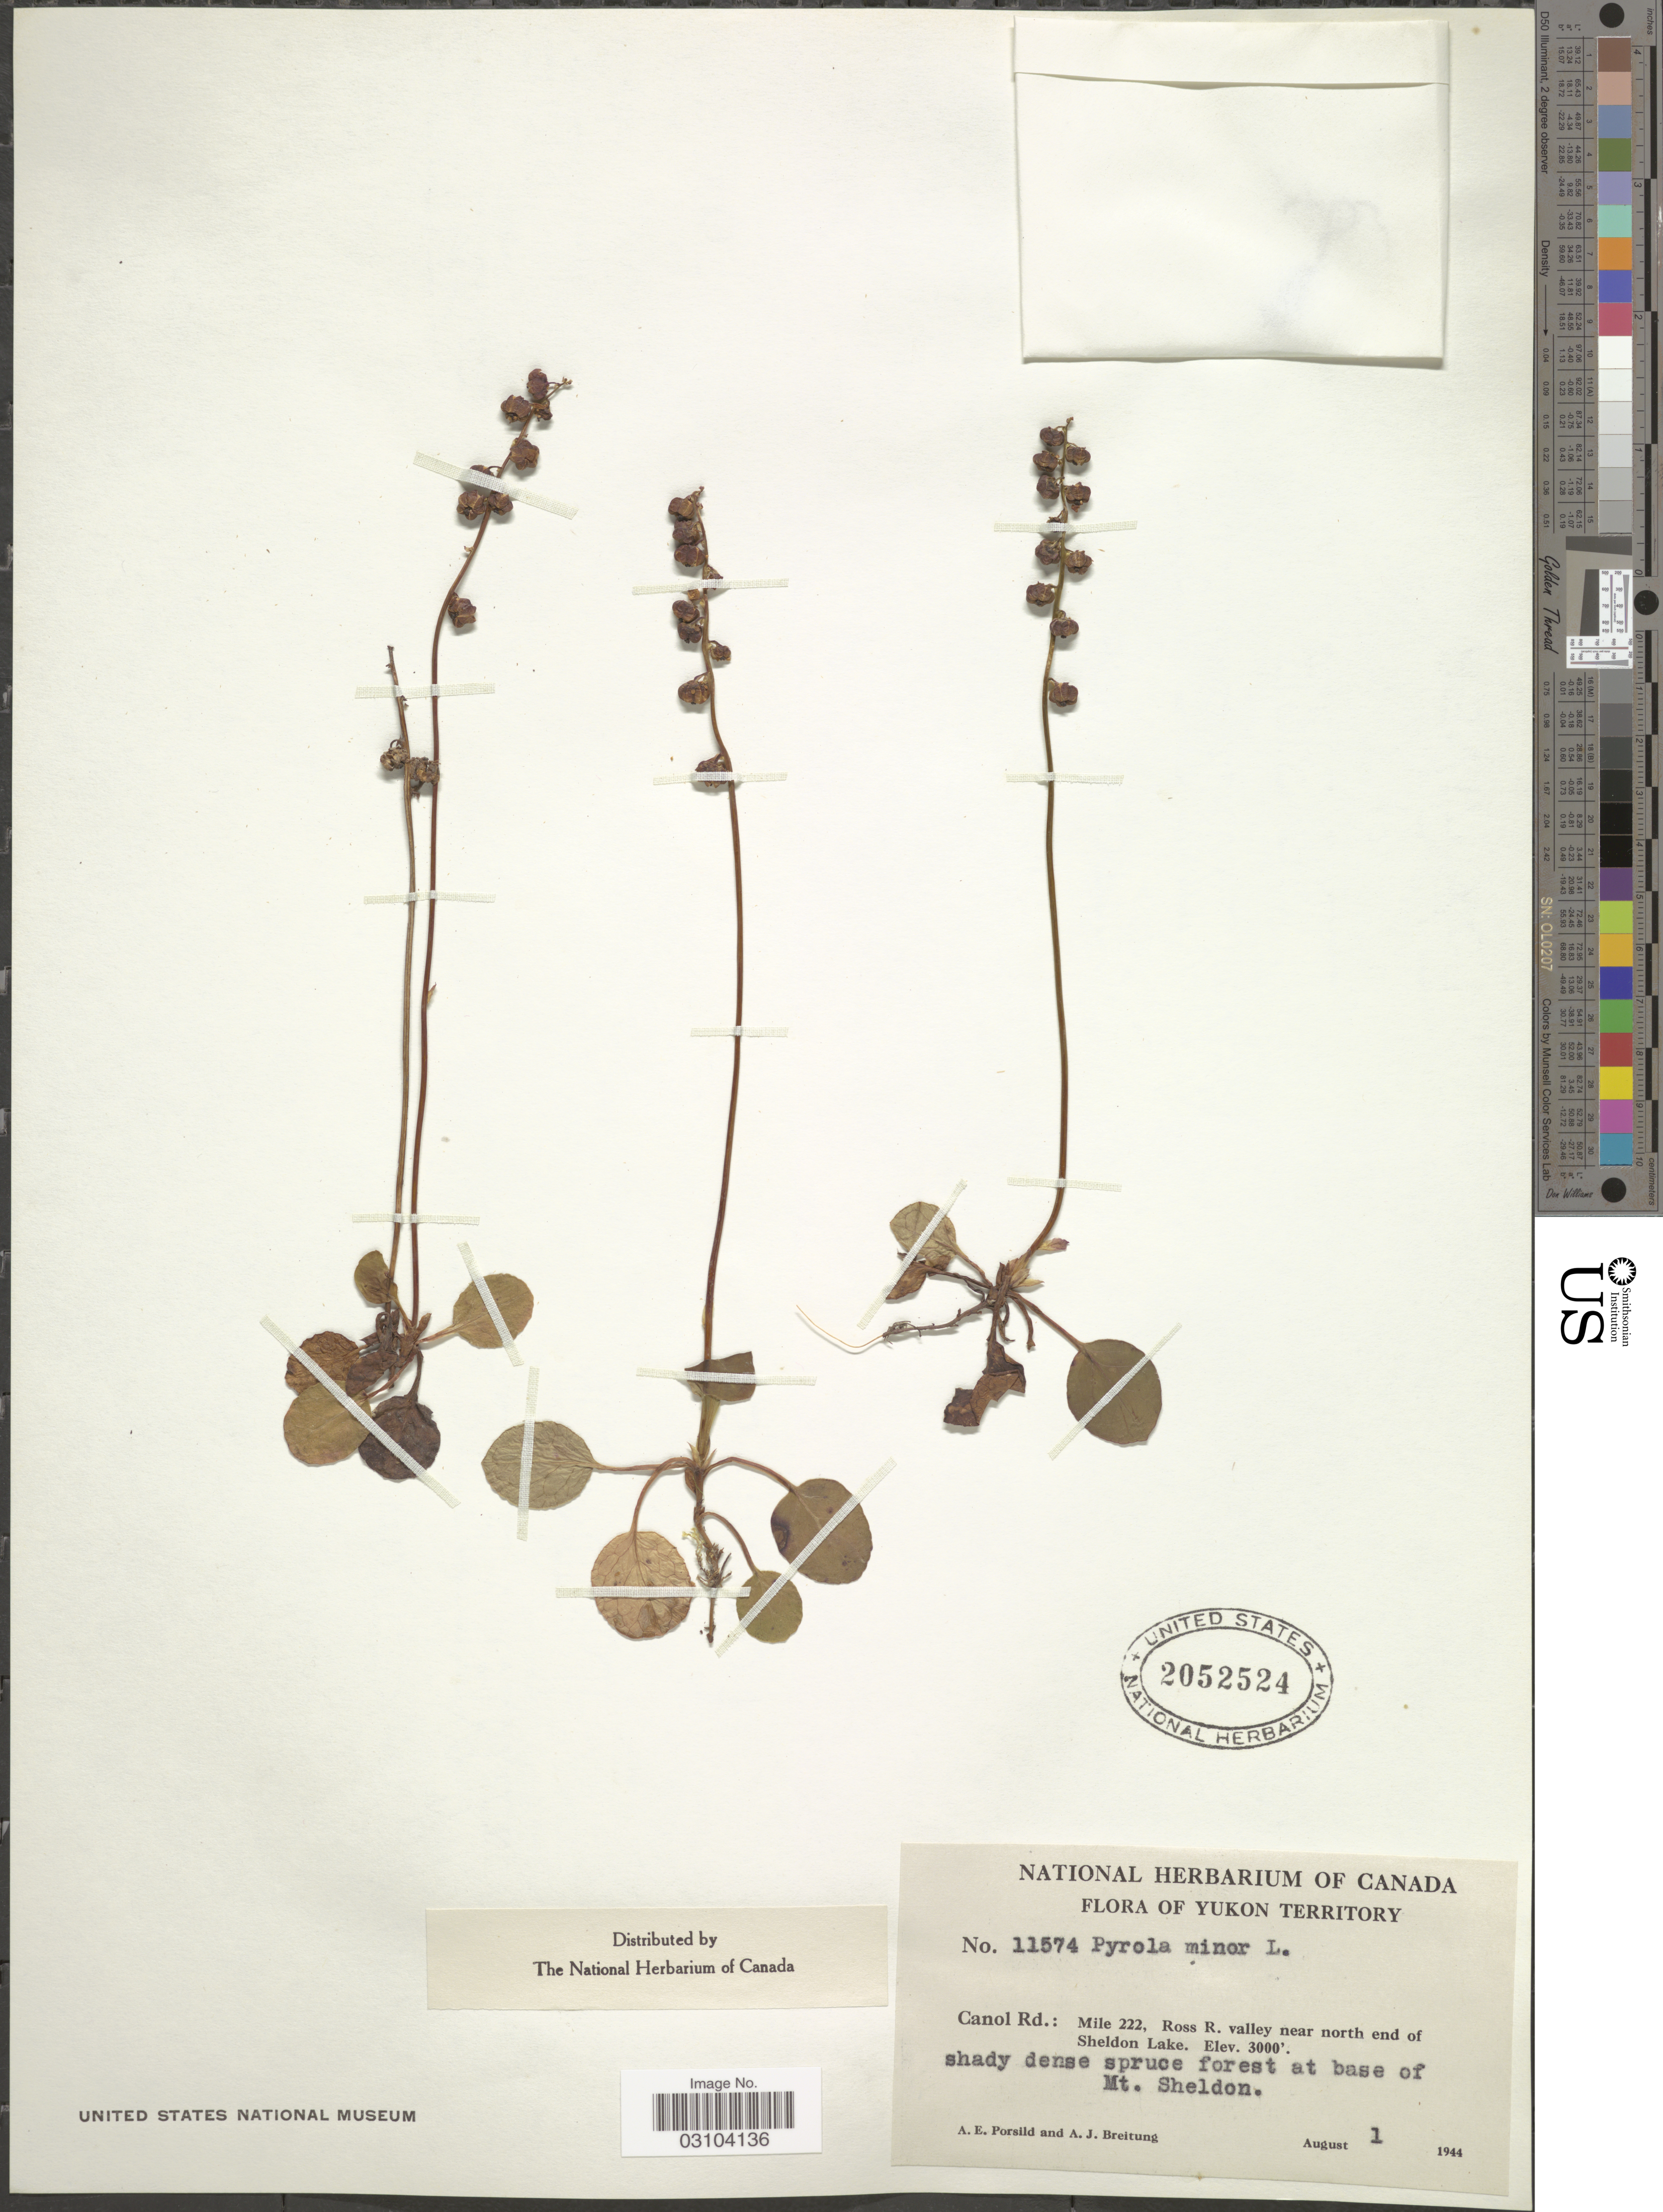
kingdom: Plantae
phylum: Tracheophyta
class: Magnoliopsida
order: Ericales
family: Ericaceae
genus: Pyrola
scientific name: Pyrola minor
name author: L.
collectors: A. E. Porsild & A. Breitung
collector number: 11574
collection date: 1944-08-01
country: Canada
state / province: Yukon Territory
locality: Canol Rd.: Mile 222, Ross R. valley near north end of Sheldon Lake. At base of Mt. Sheldon.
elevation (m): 914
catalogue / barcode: US 2052524